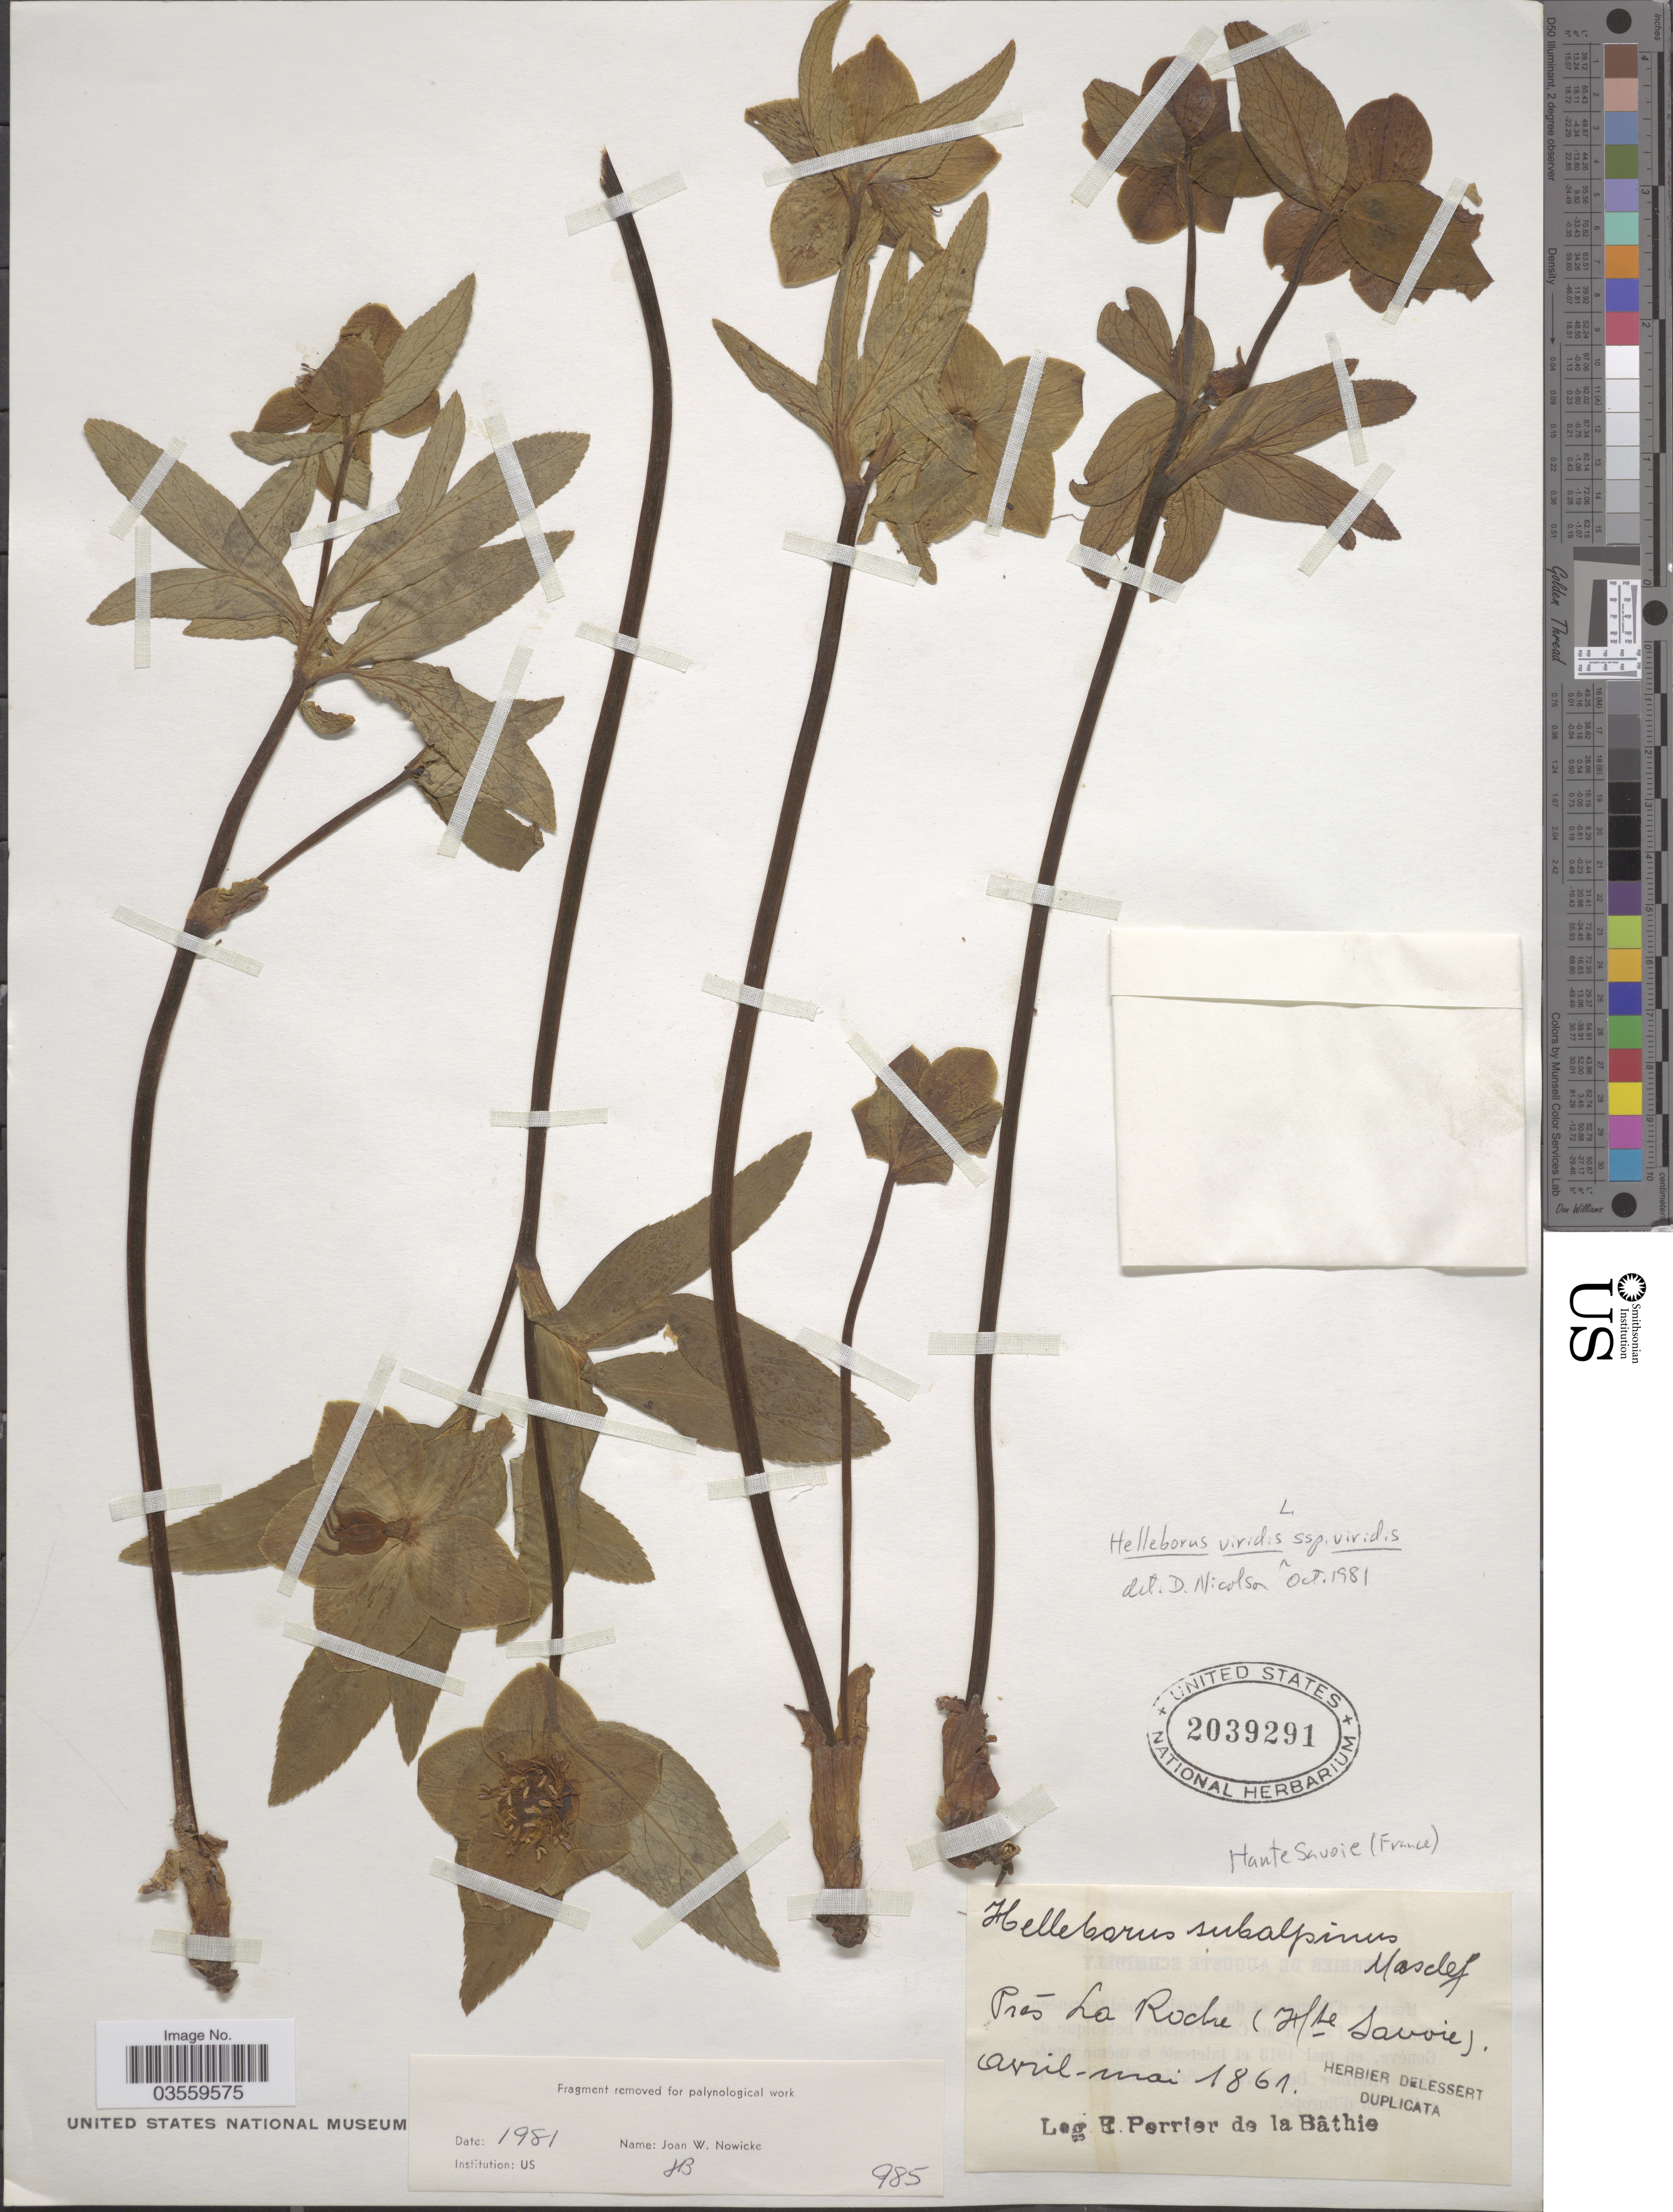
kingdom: Plantae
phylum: Tracheophyta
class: Magnoliopsida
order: Ranunculales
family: Ranunculaceae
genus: Helleborus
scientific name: Helleborus viridis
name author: L.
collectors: E. Perrier de la Bâthie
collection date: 1861-04/1861-05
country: France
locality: Prés La Roche (Haute Savoie).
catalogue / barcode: US 2039291